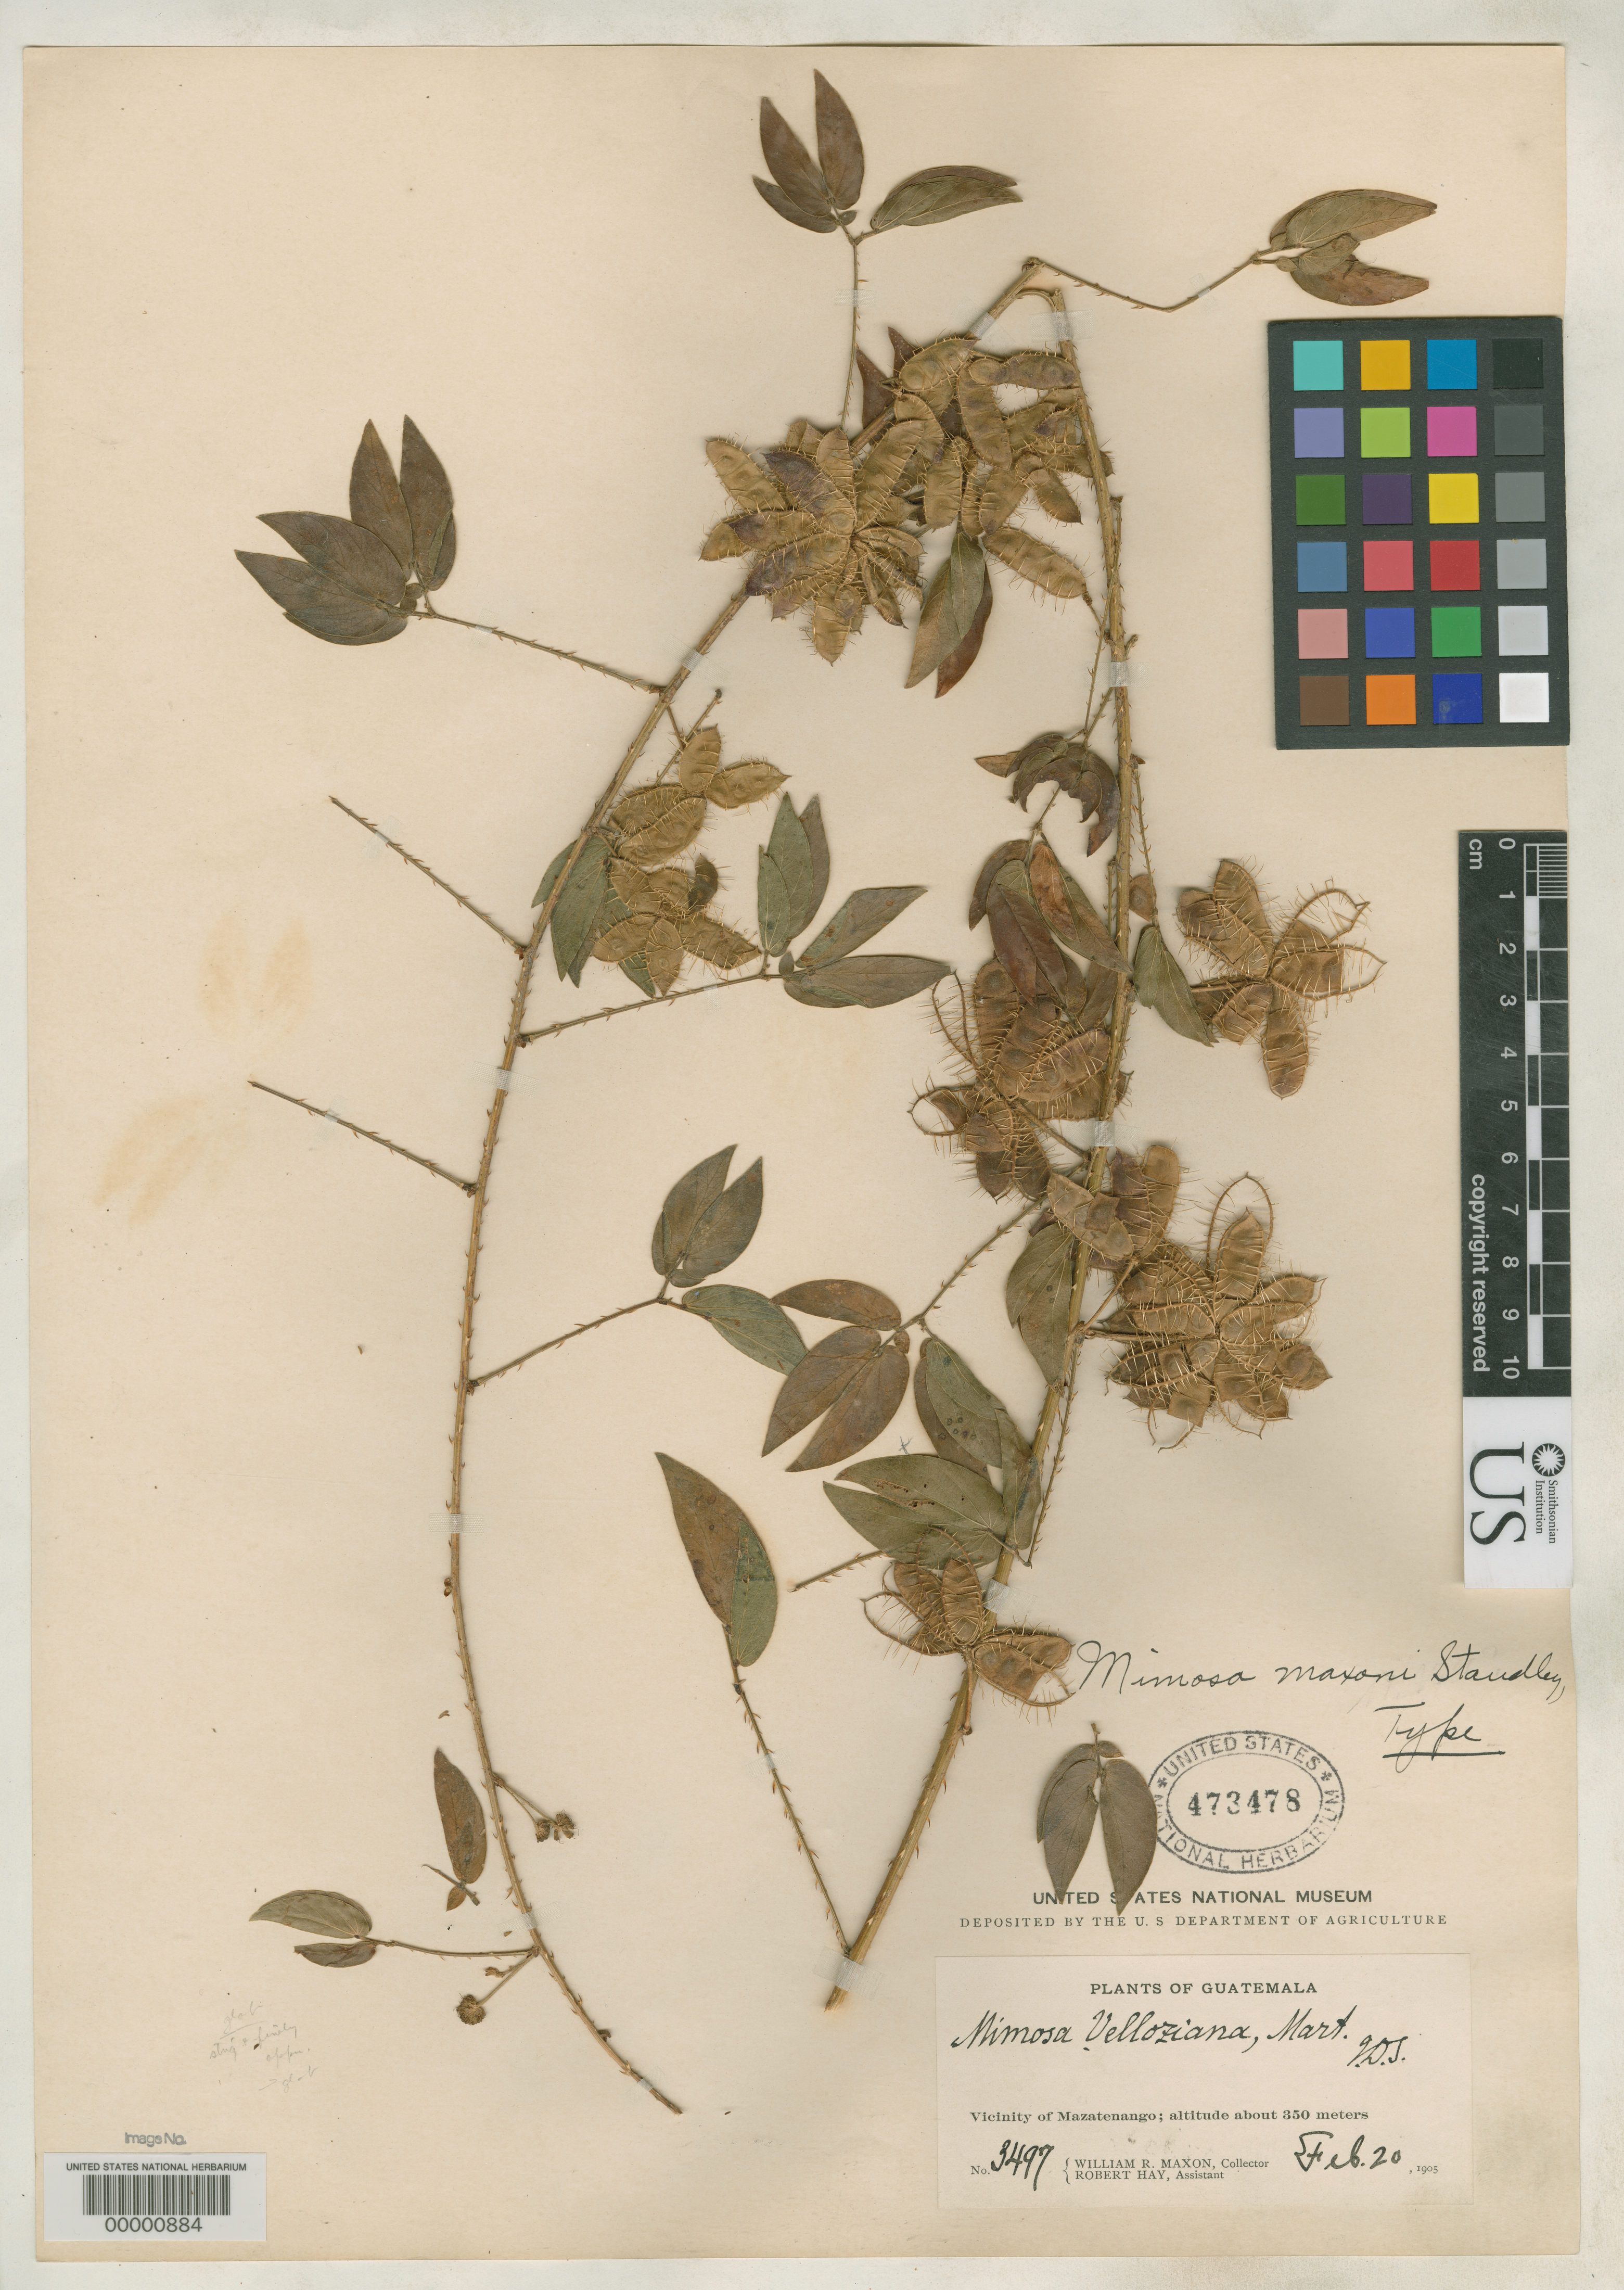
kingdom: Plantae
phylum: Tracheophyta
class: Magnoliopsida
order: Fabales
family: Fabaceae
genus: Mimosa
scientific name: Mimosa maxonii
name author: Standl.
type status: Holotype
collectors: W. R. Maxon & R. H. Hay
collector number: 3497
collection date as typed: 20 Feb 1905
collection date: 1905-02-20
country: Guatemala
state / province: Suchitepéquez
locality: Vicinity of Mazatenango.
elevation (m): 350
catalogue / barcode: US 473478